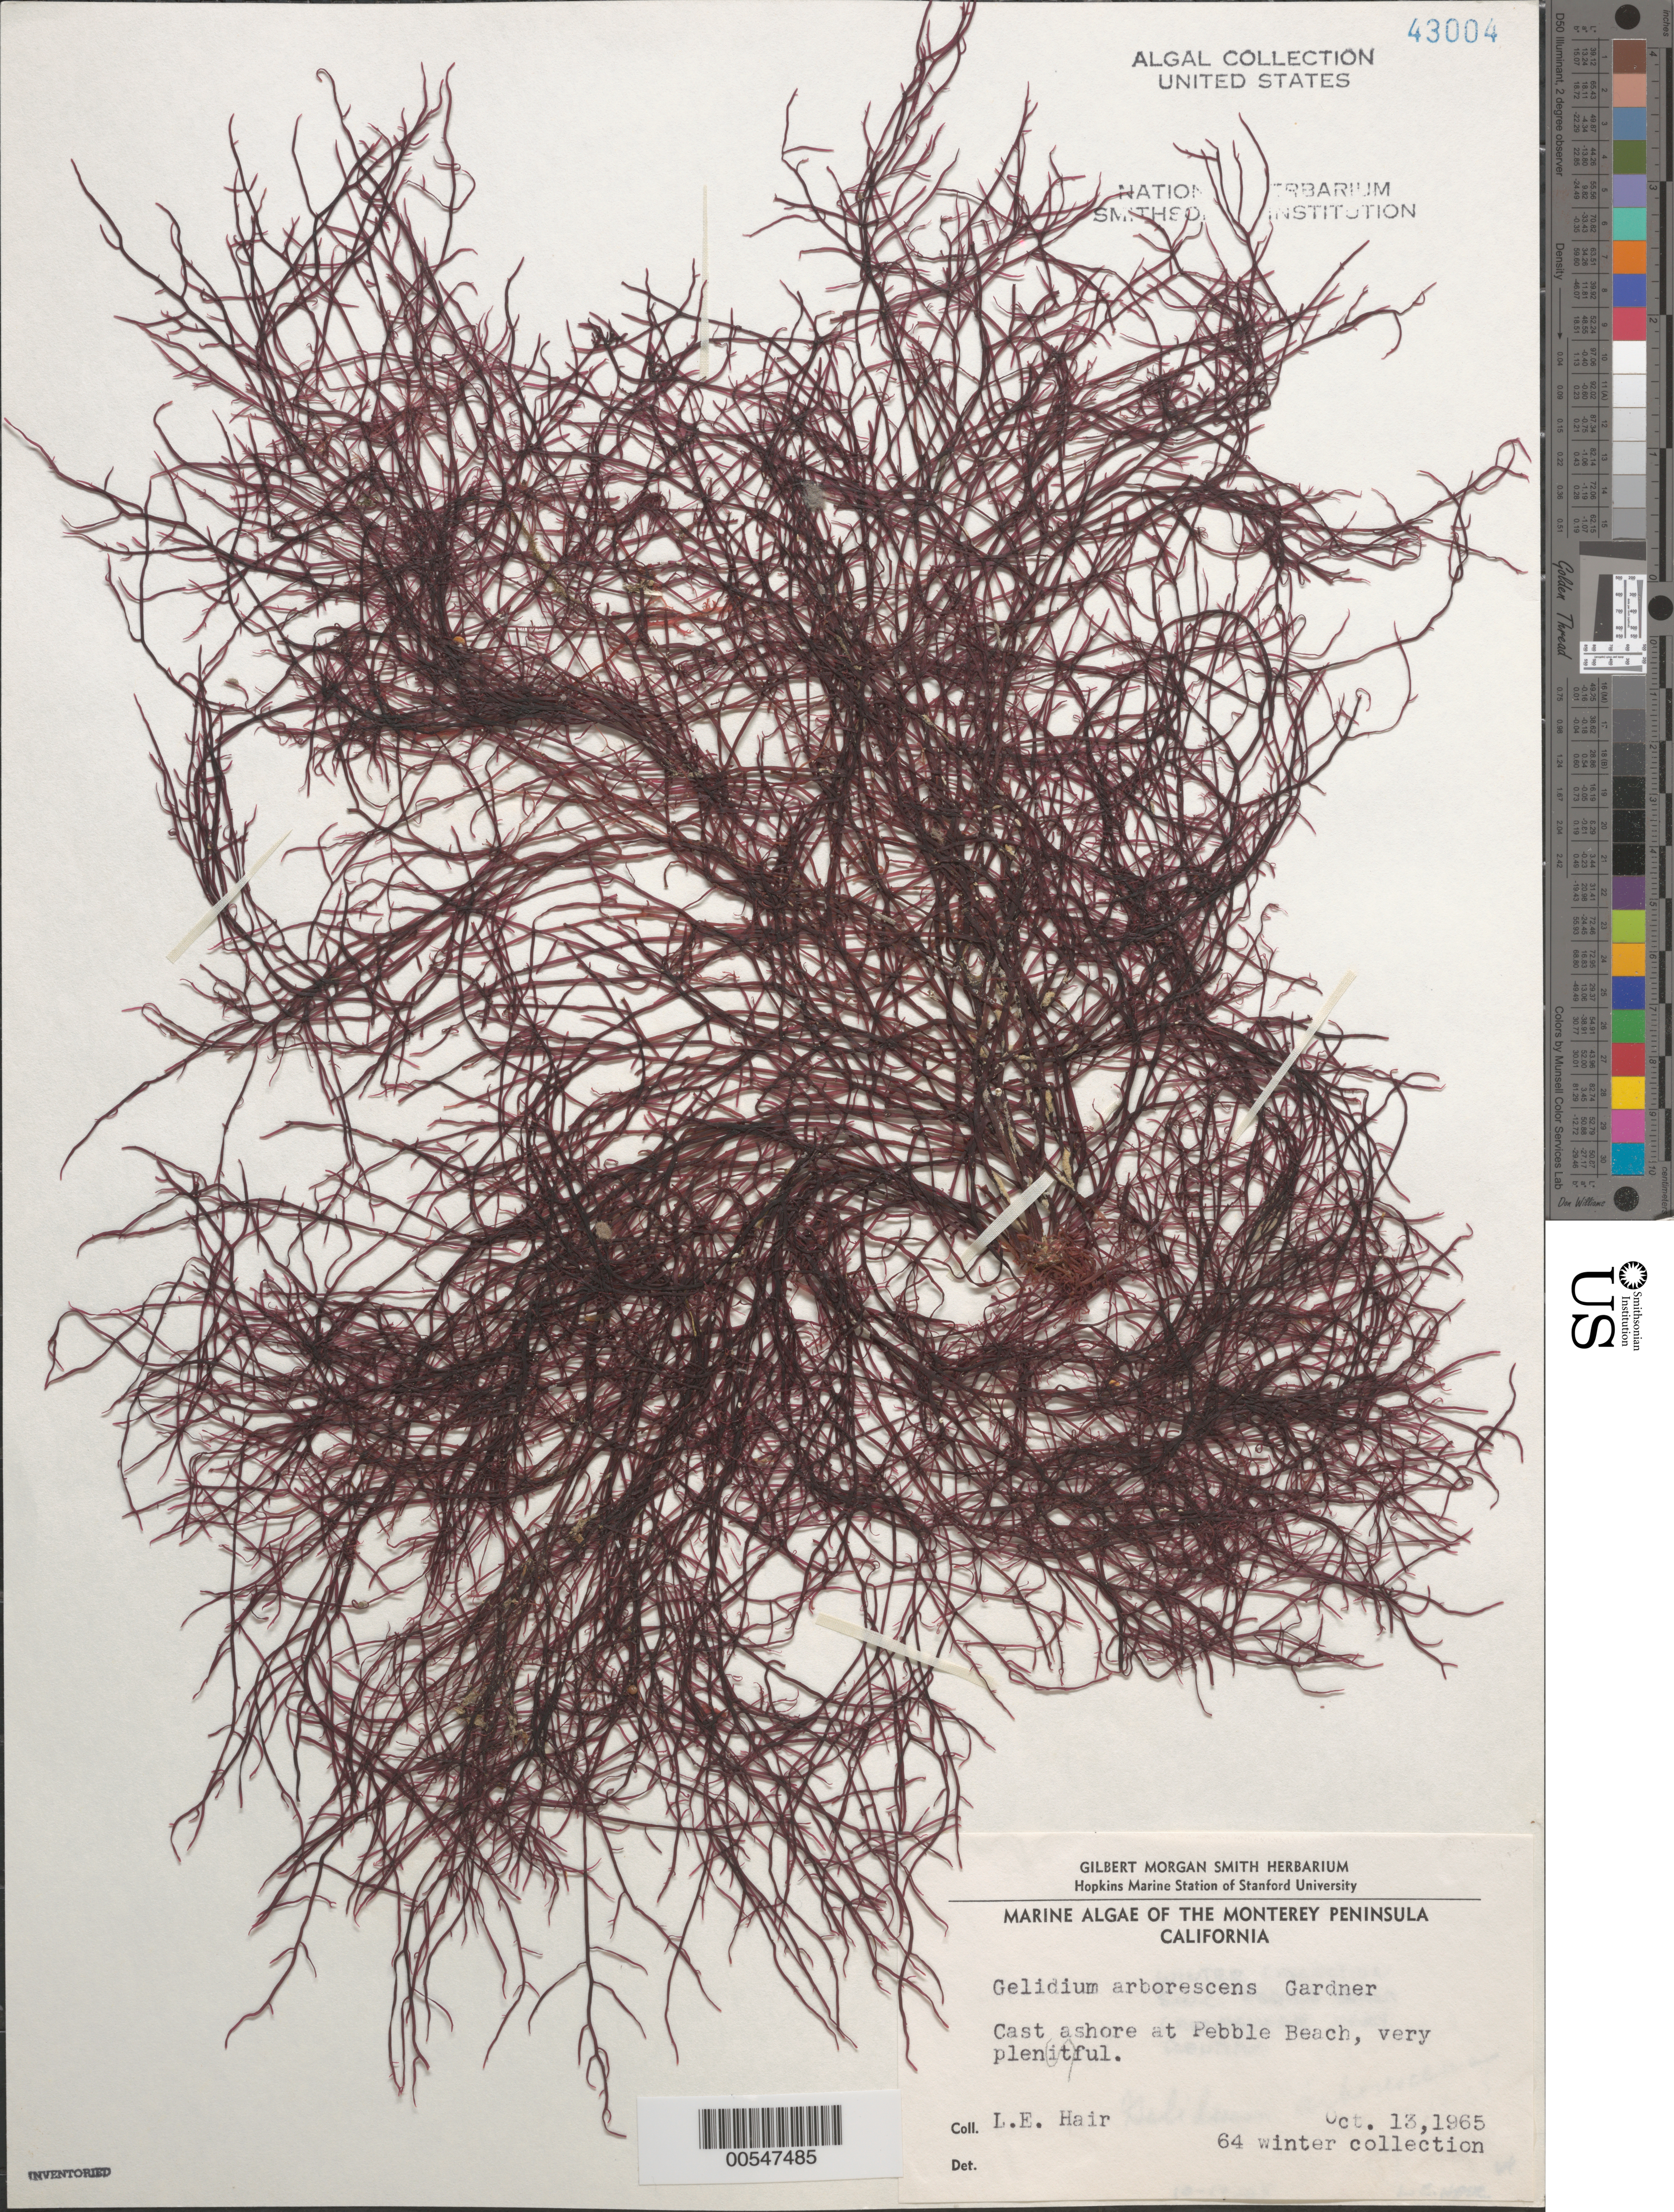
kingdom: Plantae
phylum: Rhodophyta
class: Florideophyceae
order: Gelidiales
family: Gelidiaceae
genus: Gelidium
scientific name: Gelidium arborescens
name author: N.L. Gardner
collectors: L. Hair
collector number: Leh 64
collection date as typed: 13 Oct 1965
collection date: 1965-10-13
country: United States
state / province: California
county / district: Monterey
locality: Pebble Beach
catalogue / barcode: US 43004